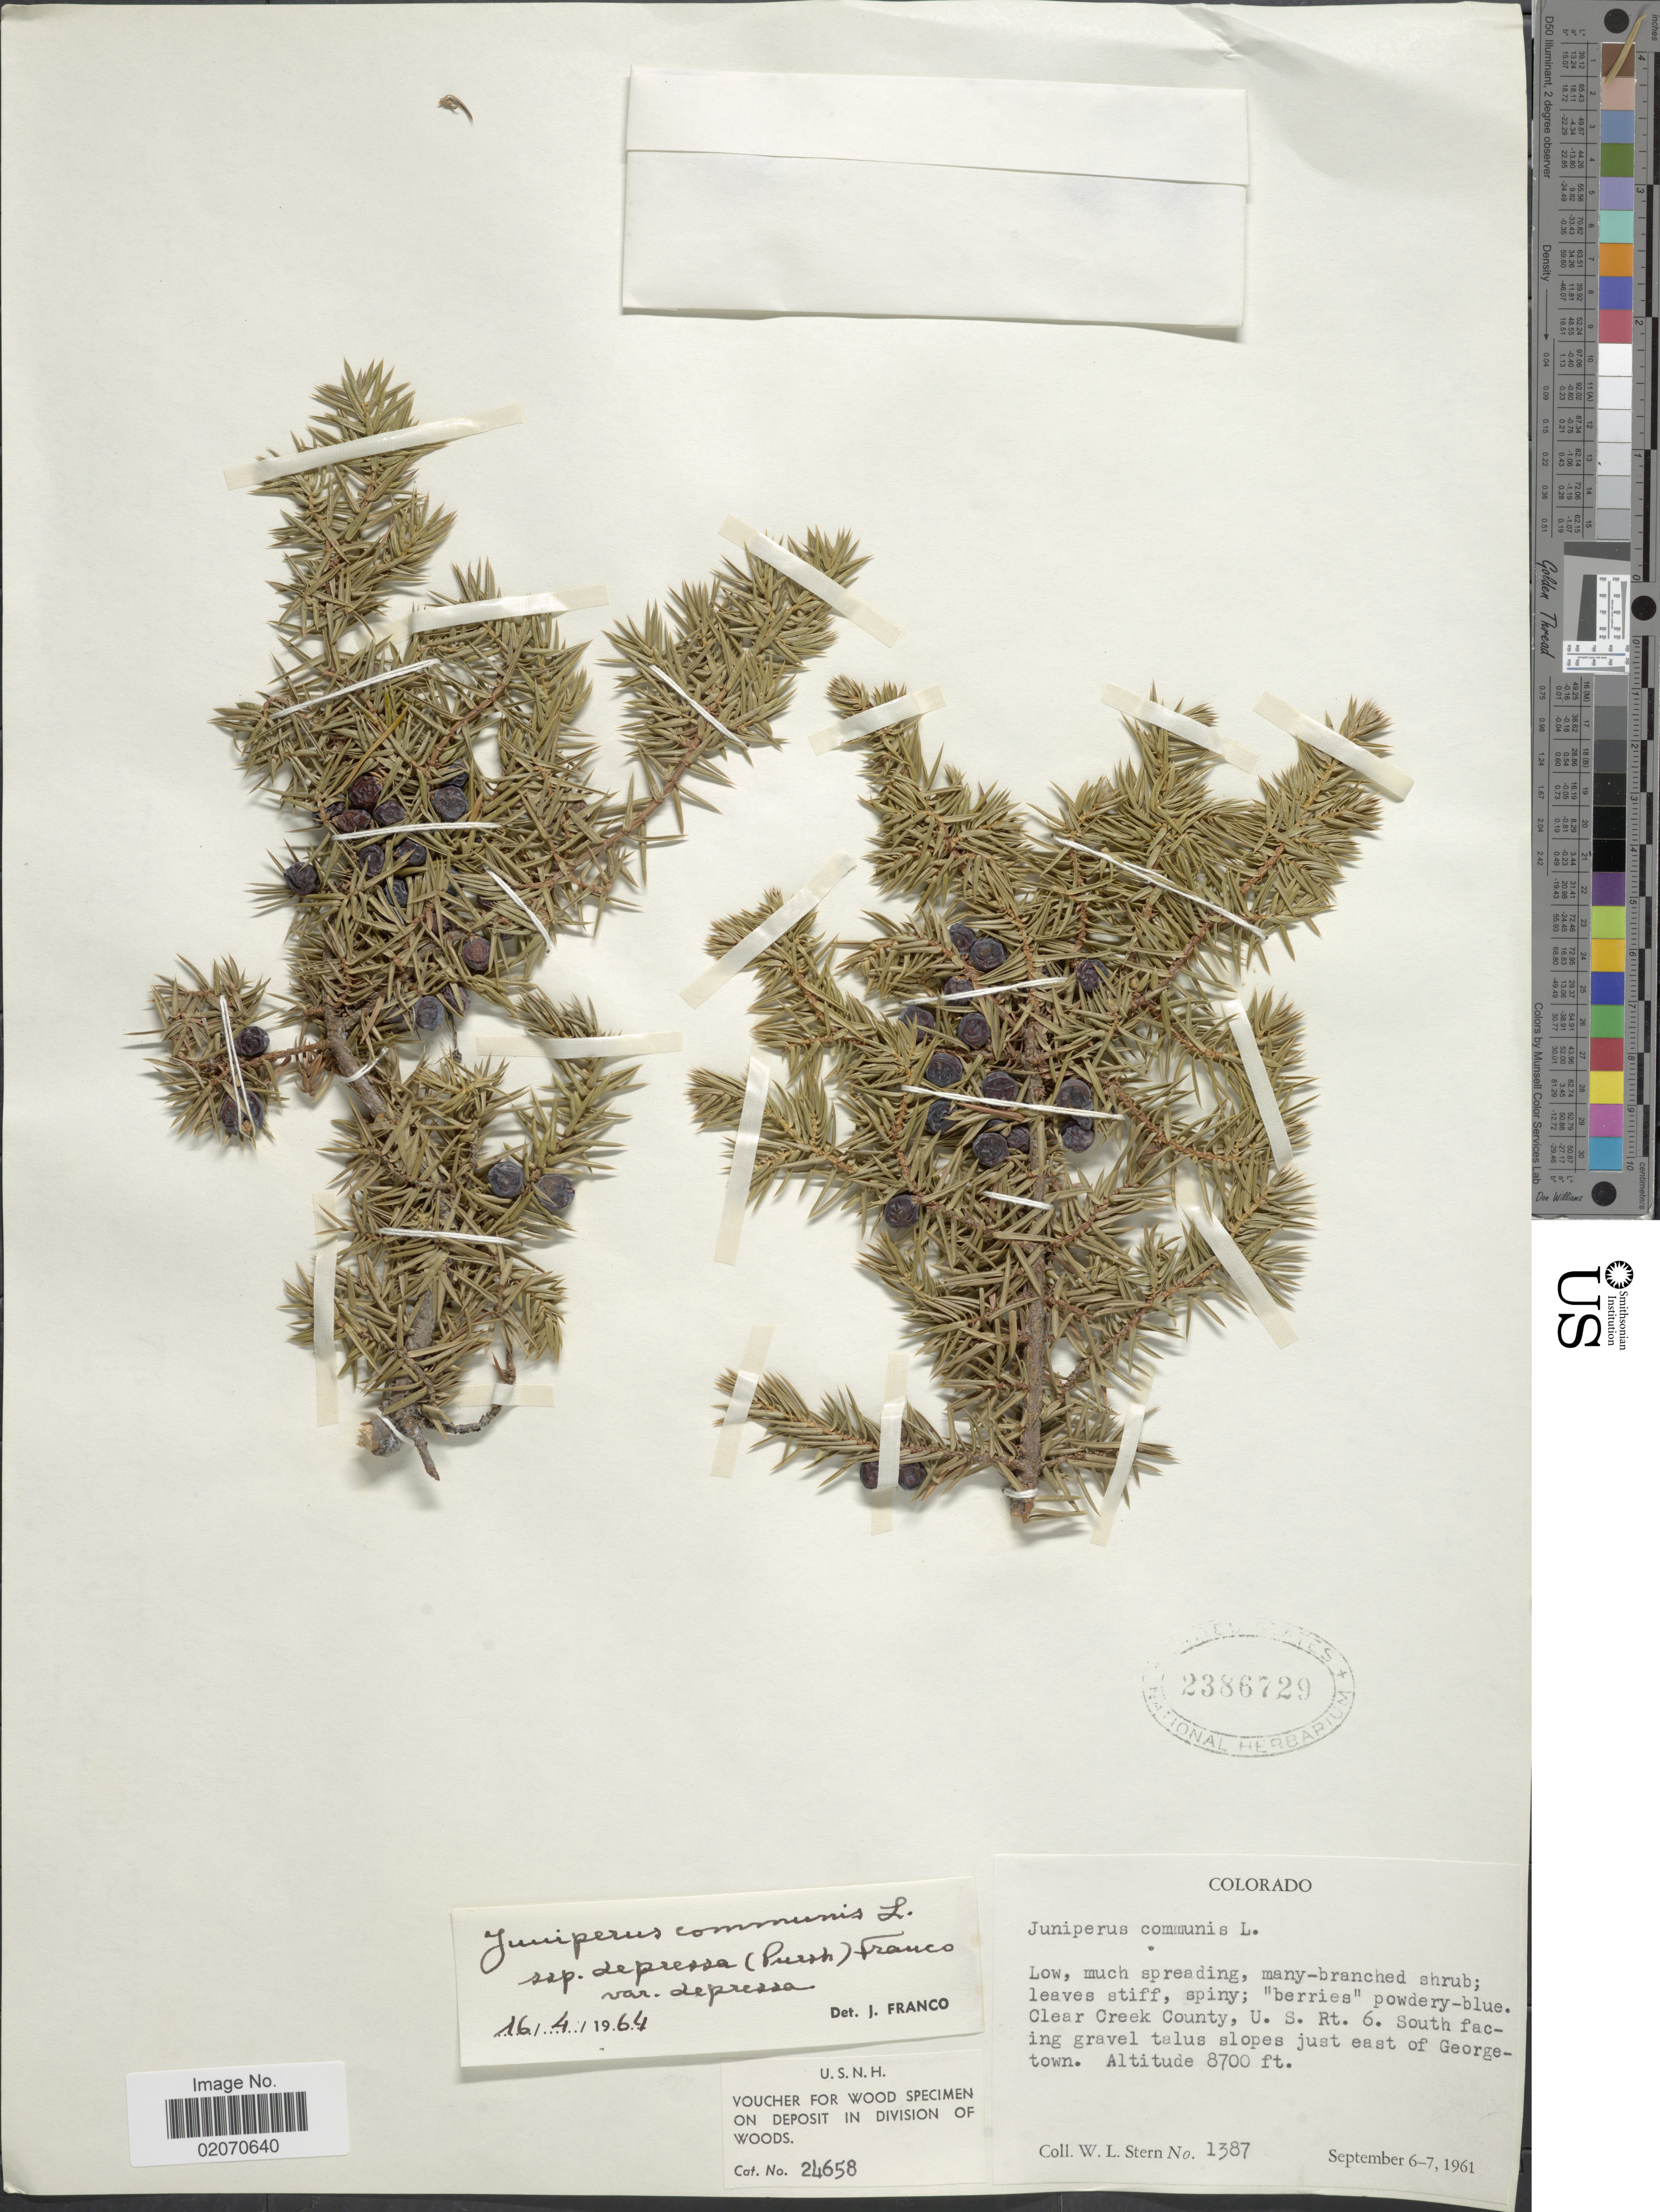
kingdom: Plantae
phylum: Tracheophyta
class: Pinopsida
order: Pinales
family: Cupressaceae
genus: Juniperus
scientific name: Juniperus communis var. depressa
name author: Pursh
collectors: W. L. Stern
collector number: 1387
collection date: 1961-09-06/1961-09-07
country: United States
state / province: Colorado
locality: Clear Creek County, U. S. Rt. 6. South facing gravel talus slopes just east of Georgetown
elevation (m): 2652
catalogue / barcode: US 2386729